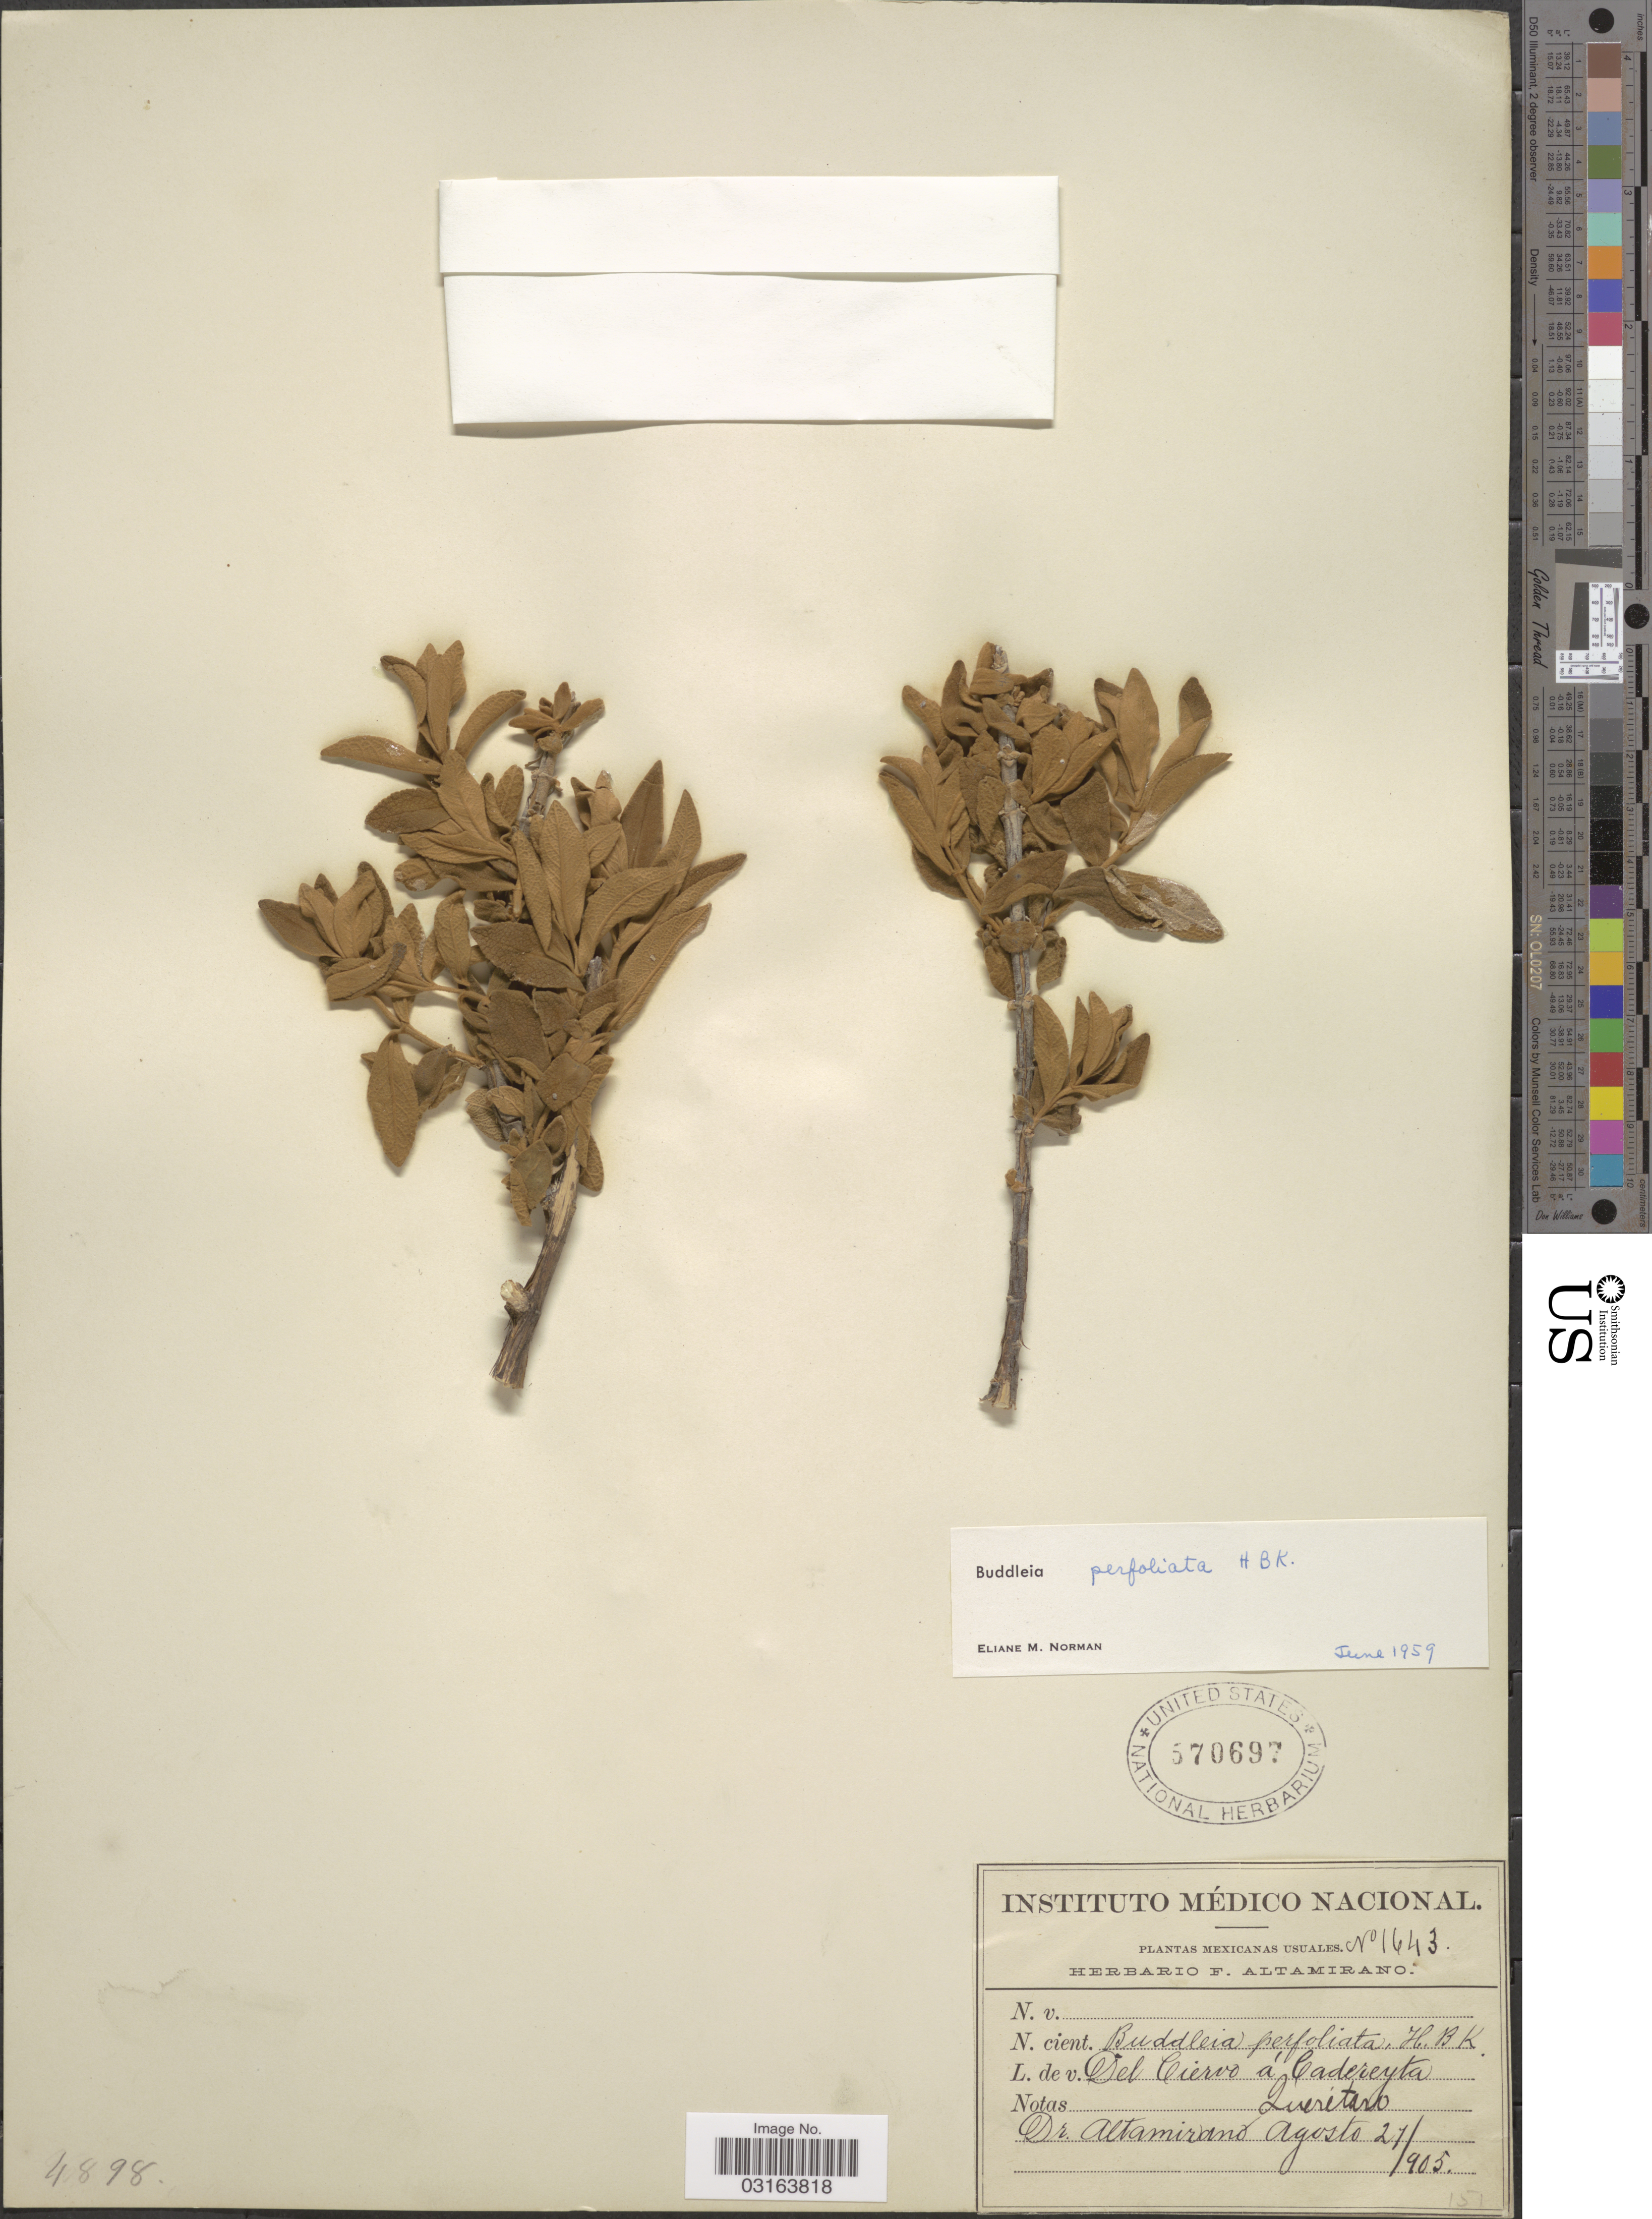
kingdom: Plantae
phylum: Tracheophyta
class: Magnoliopsida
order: Lamiales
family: Scrophulariaceae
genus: Buddleja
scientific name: Buddleja perfoliata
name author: Kunth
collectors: F. Altamirano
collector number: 1643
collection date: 1905-08-27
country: Mexico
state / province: Querétaro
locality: Del Cierro á Cadereyta.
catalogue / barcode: US 570697